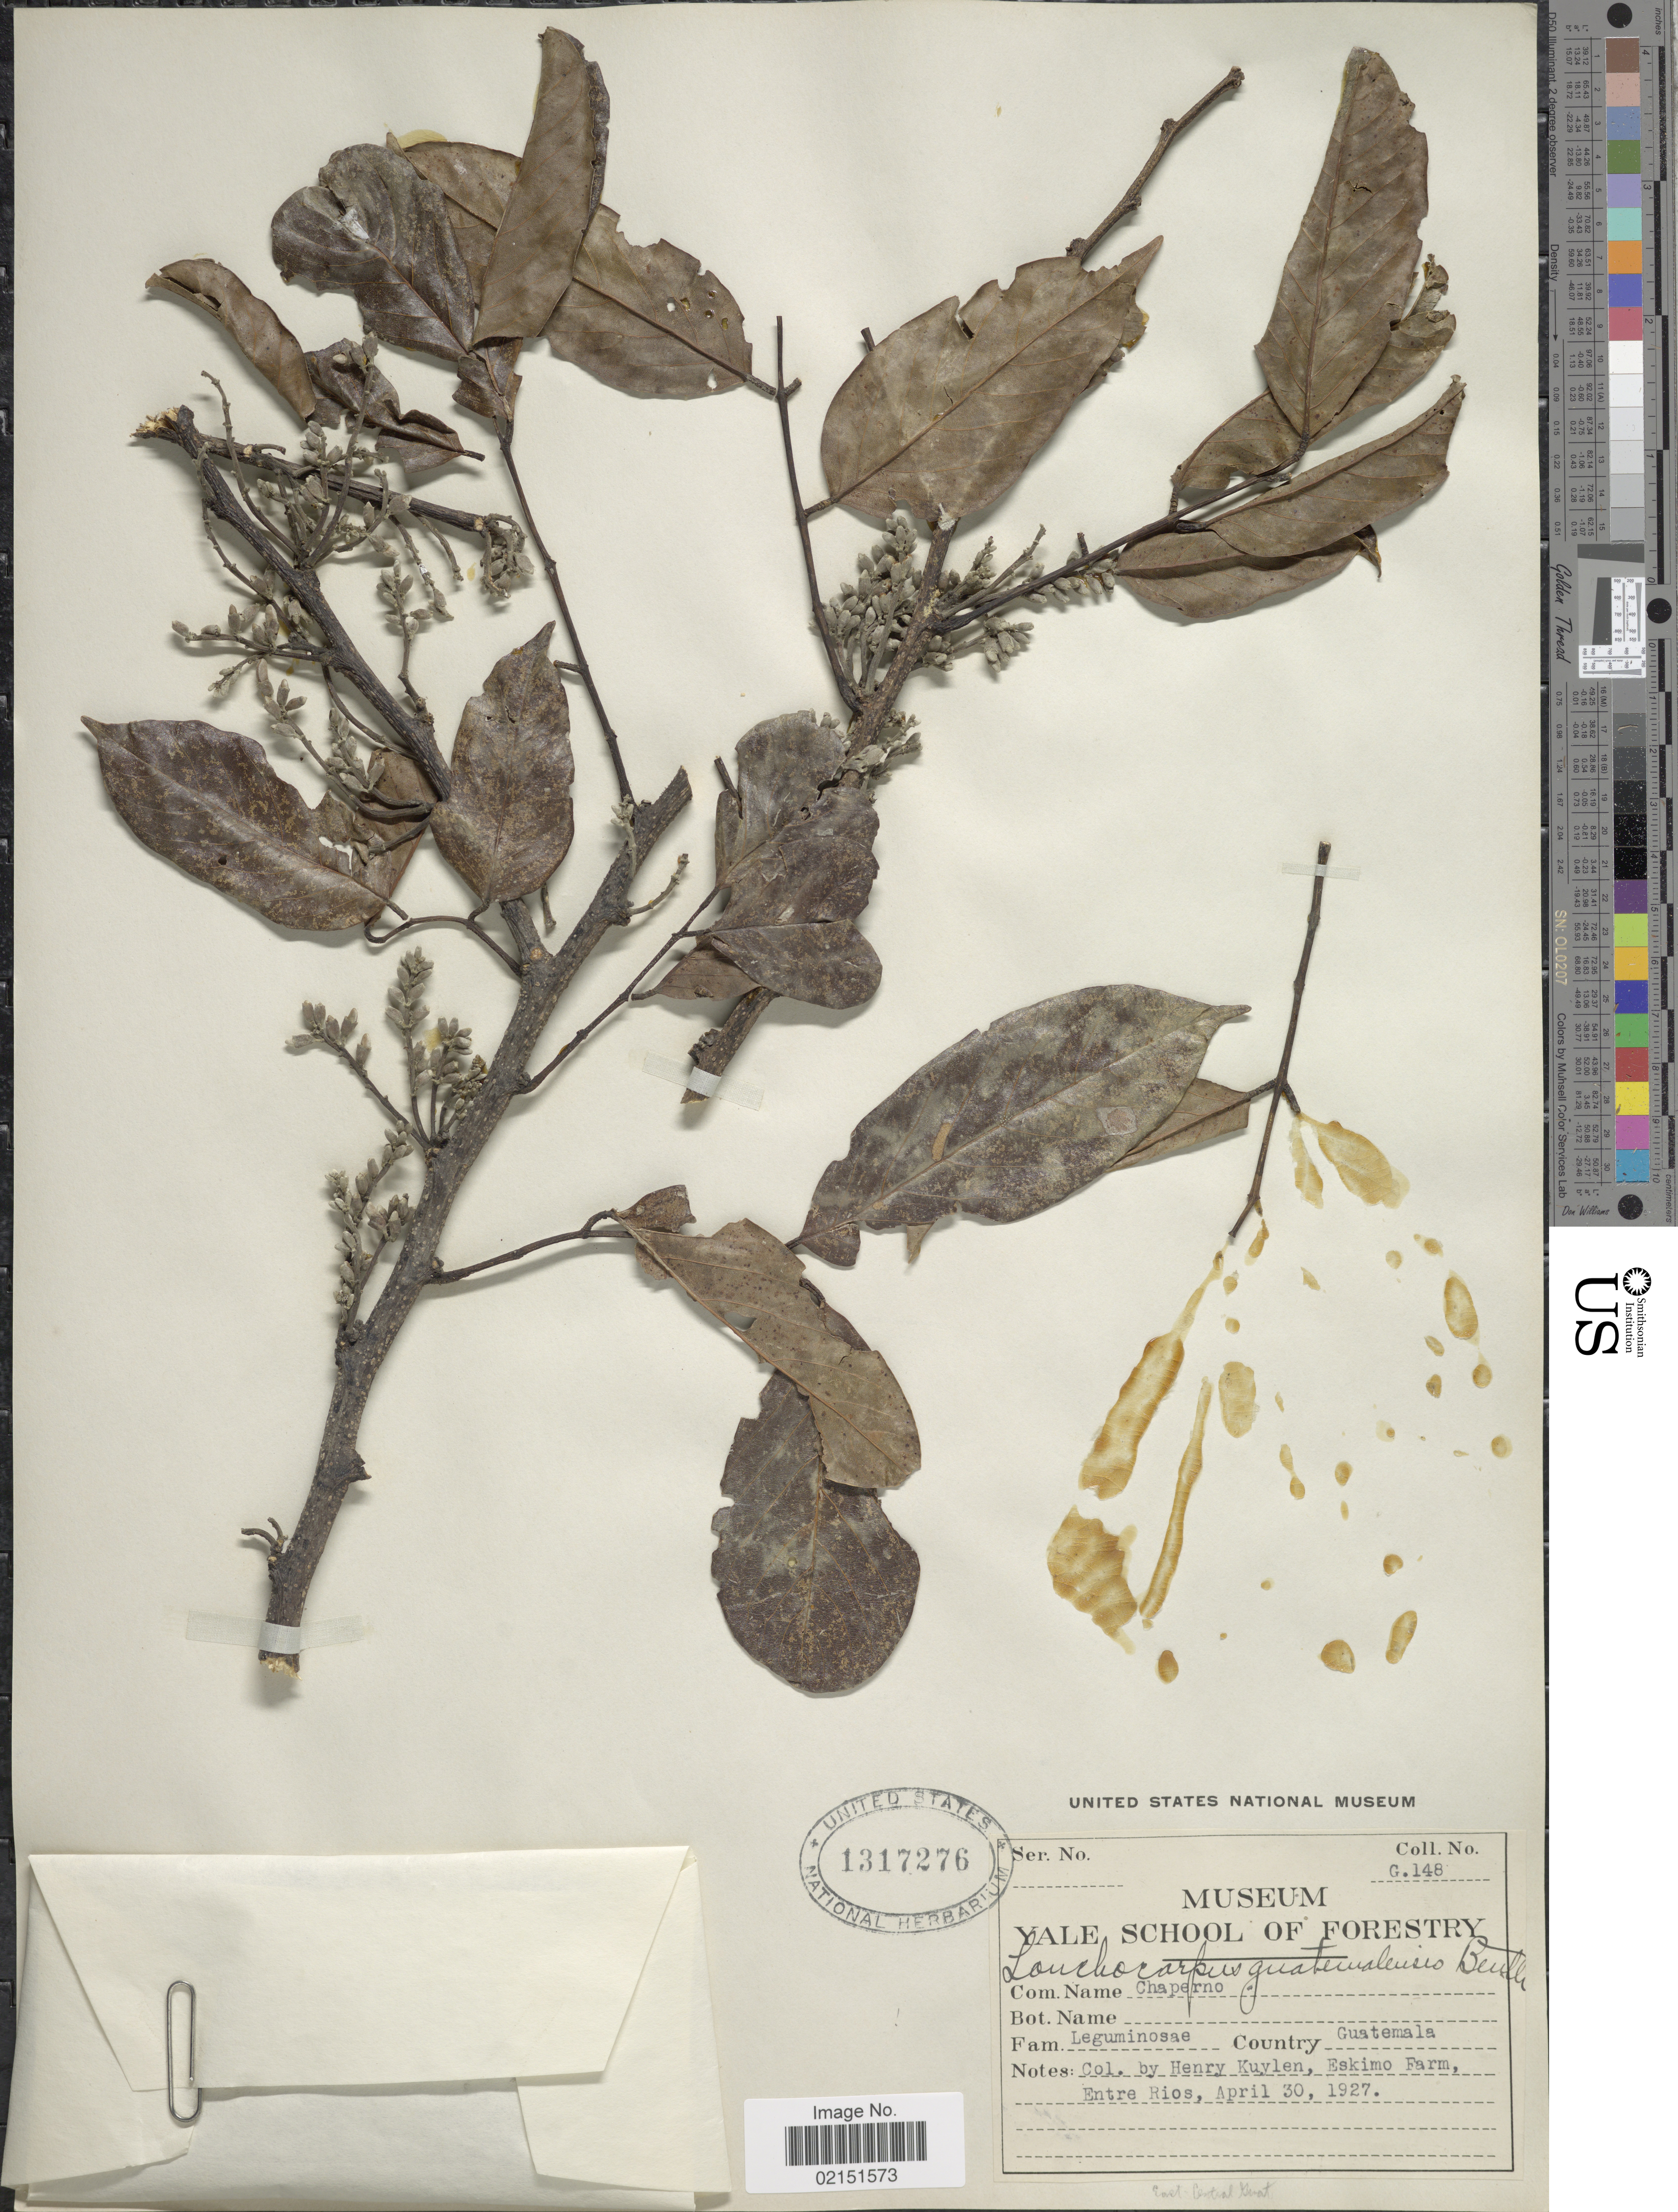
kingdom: Plantae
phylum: Tracheophyta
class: Magnoliopsida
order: Fabales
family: Fabaceae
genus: Lonchocarpus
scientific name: Lonchocarpus guatemalensis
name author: Benth.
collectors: H. Kuylen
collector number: G148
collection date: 1927-04-30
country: Guatemala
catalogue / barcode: US 1317276